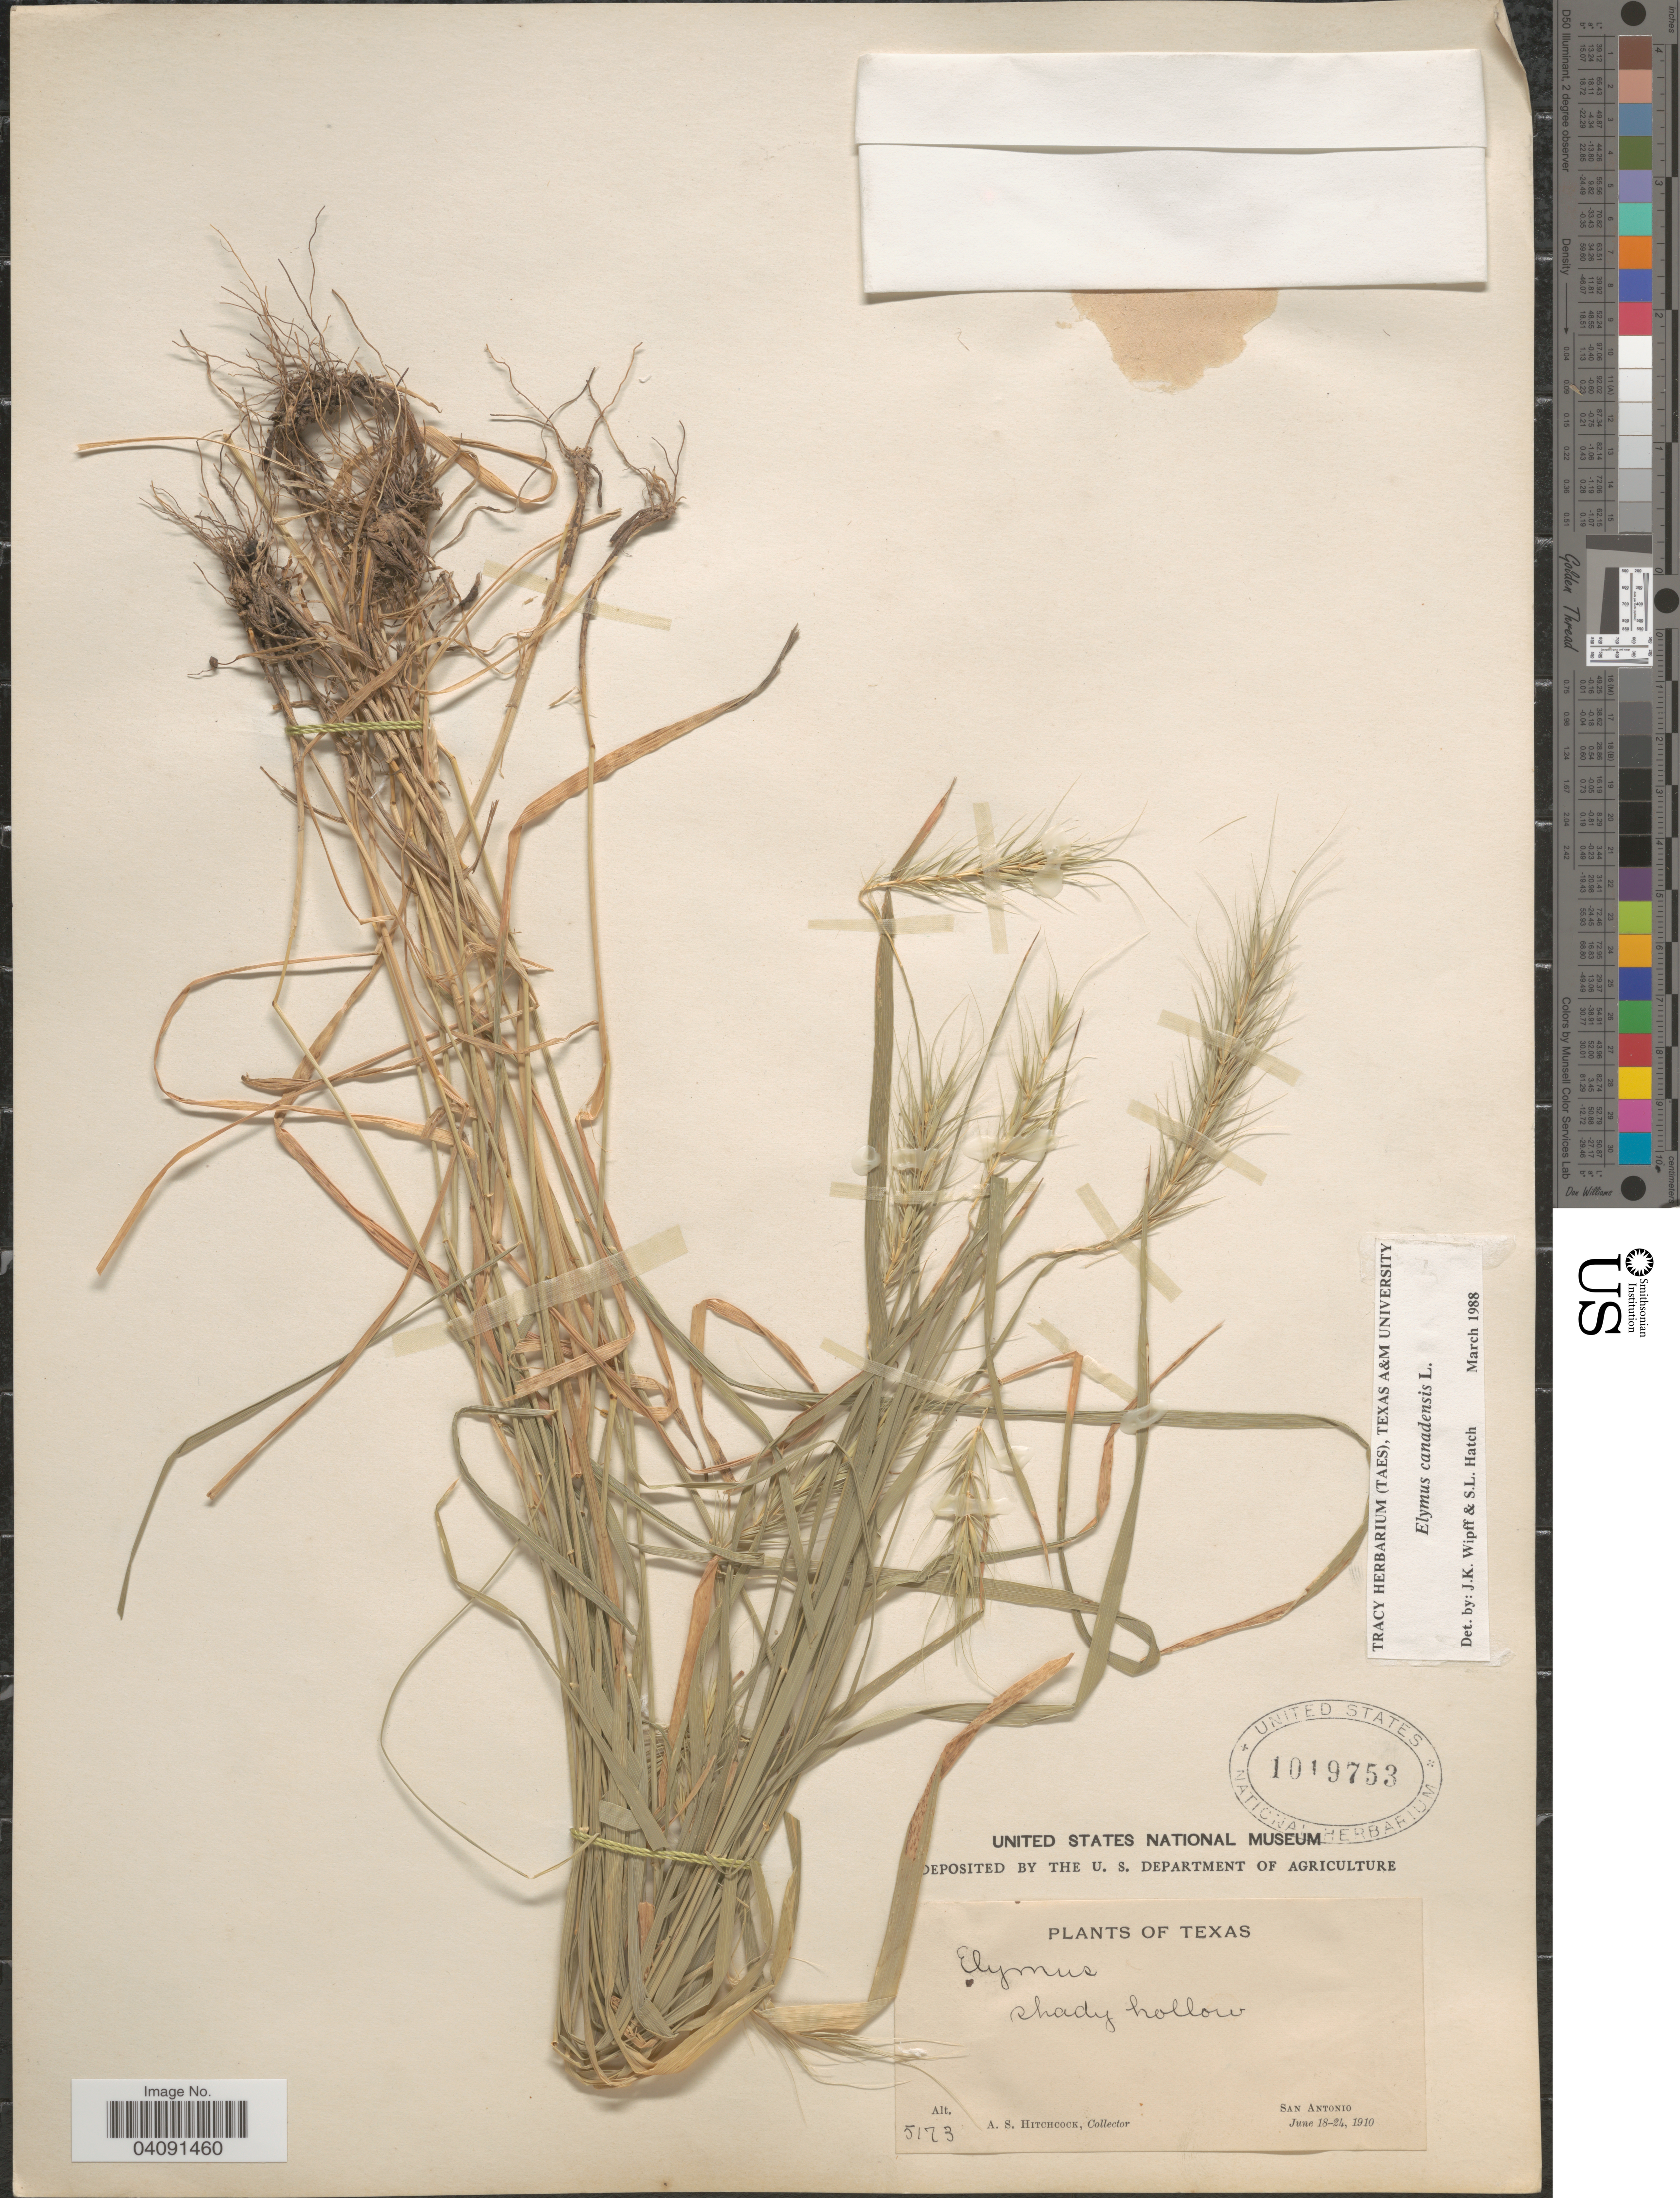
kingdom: Plantae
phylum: Tracheophyta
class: Liliopsida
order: Poales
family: Poaceae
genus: Elymus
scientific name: Elymus canadensis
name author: L.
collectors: A. S. Hitchcock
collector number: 5173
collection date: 1910-06-18/1910-06-24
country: United States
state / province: Texas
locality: Shady hollow. San Antonio.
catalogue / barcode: US 1019753